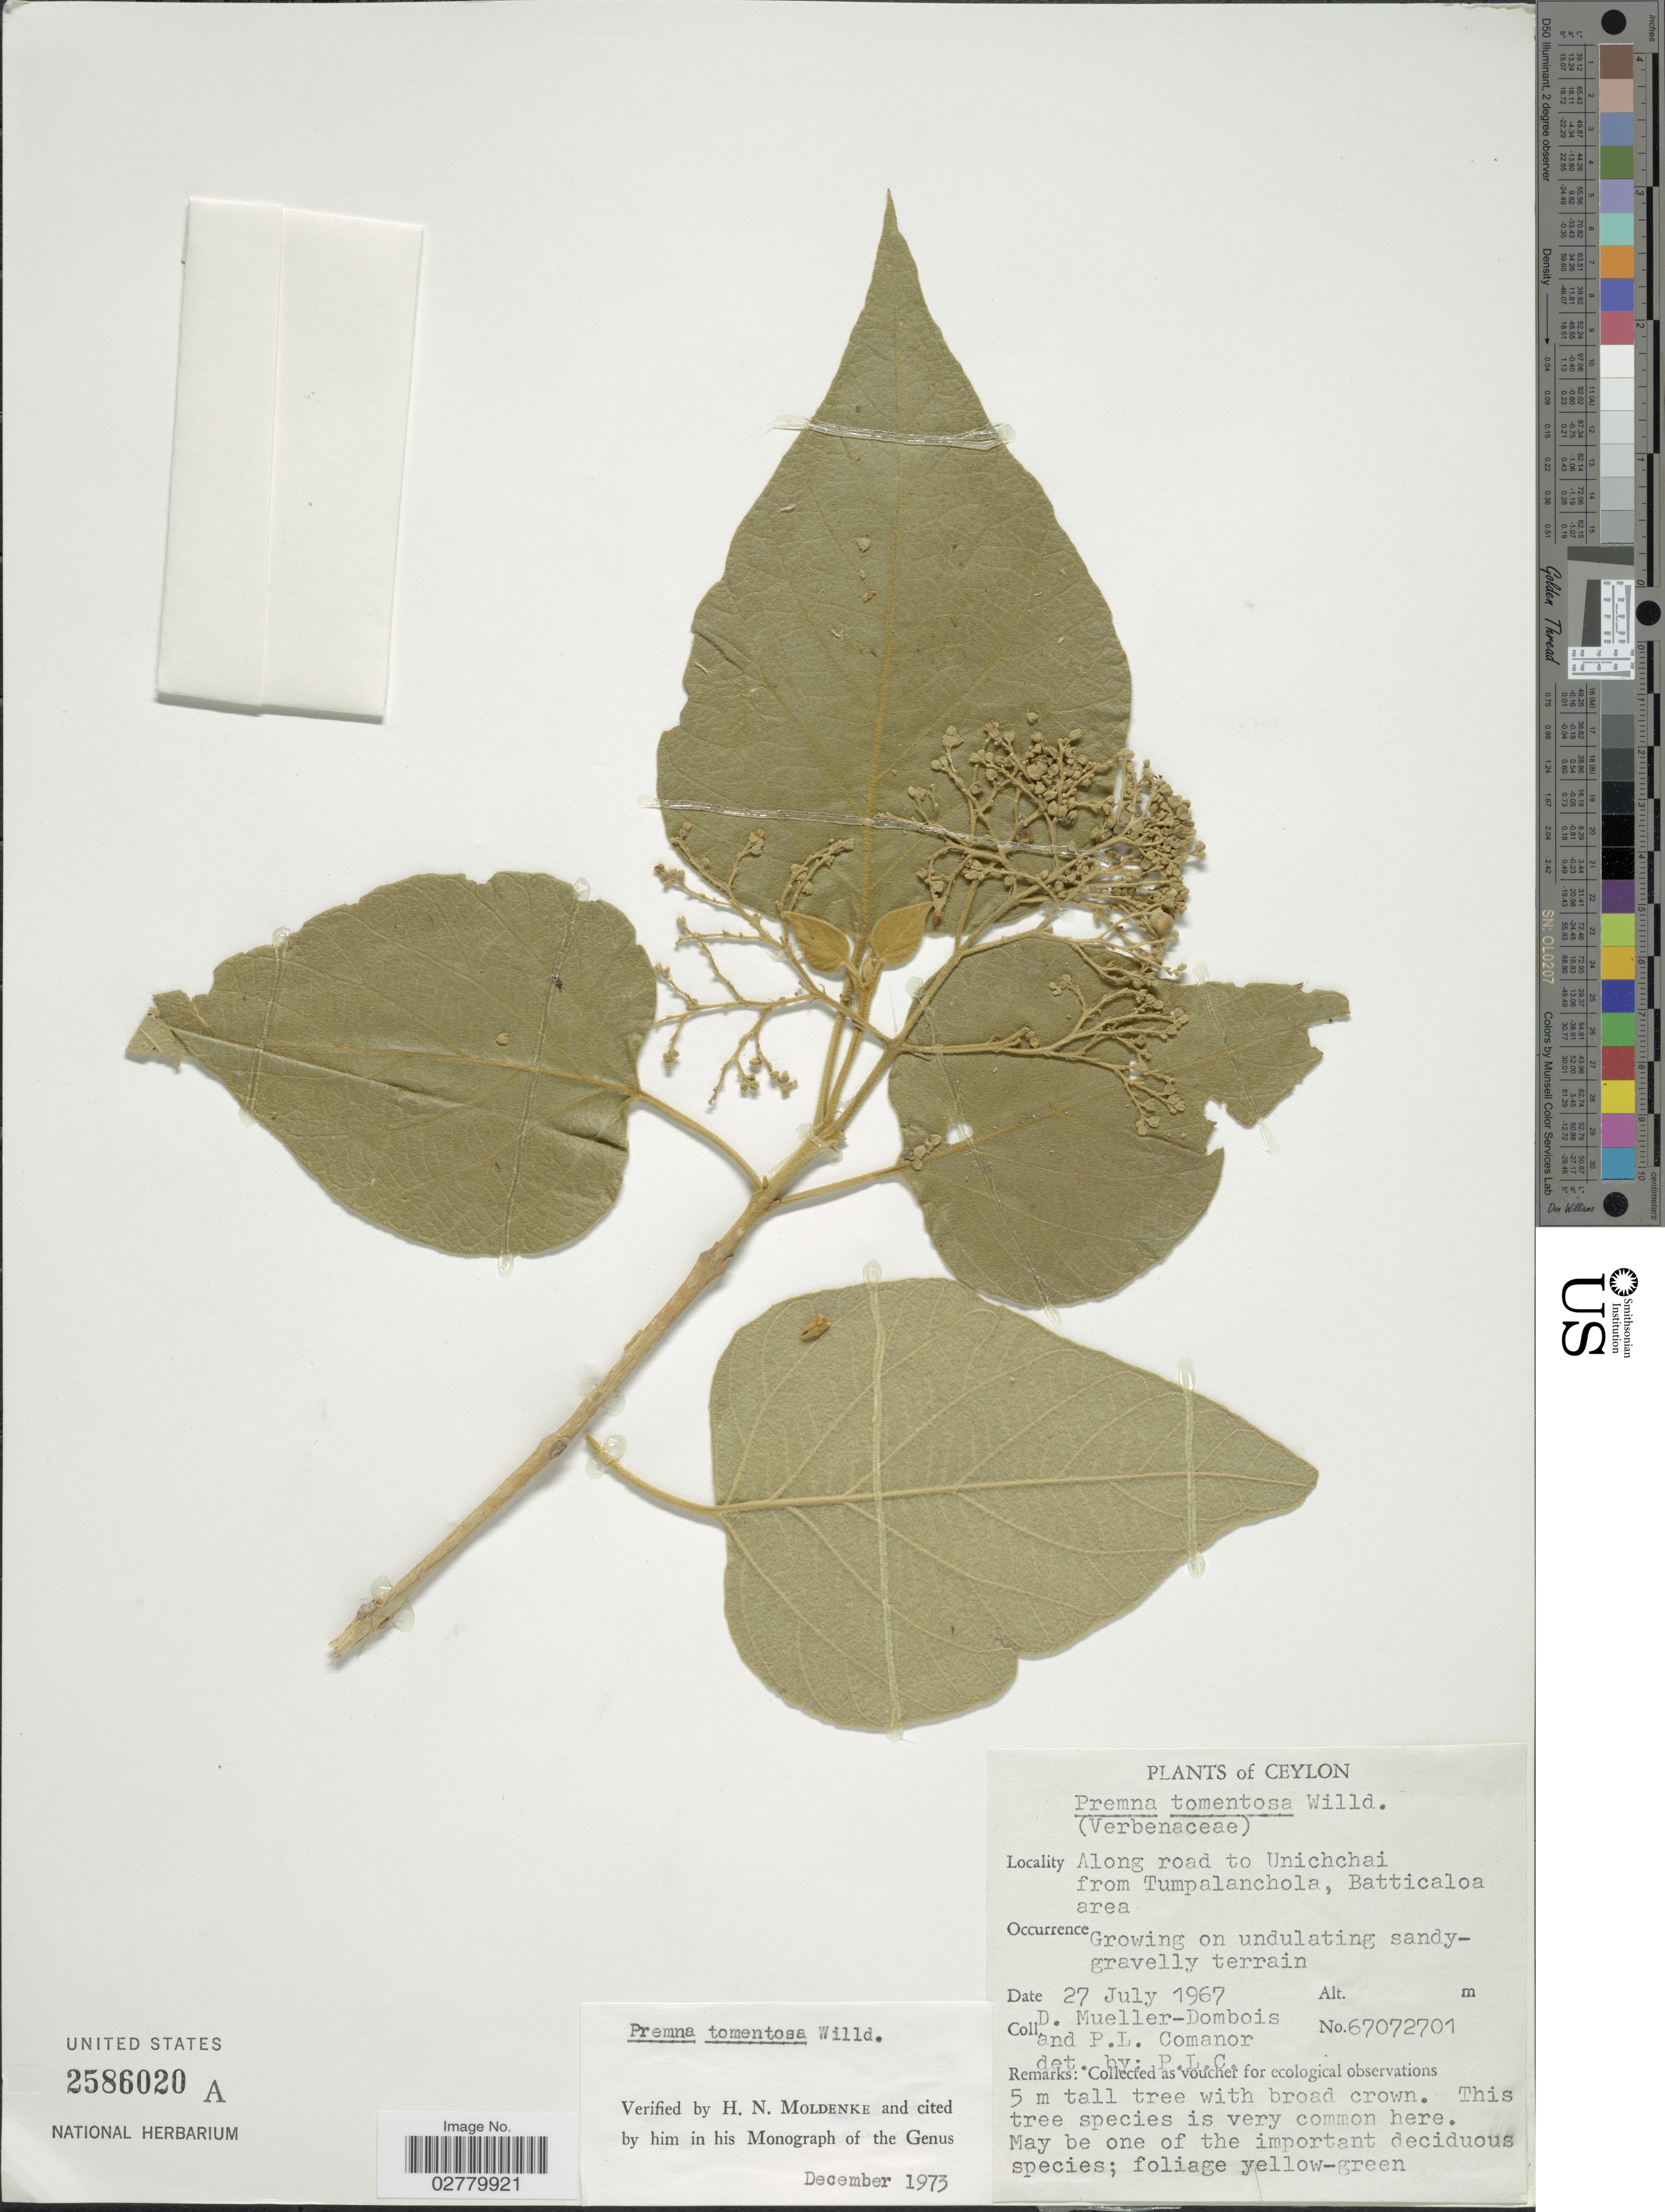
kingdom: Plantae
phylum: Tracheophyta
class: Magnoliopsida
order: Lamiales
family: Lamiaceae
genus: Premna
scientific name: Premna tomentosa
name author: Willd.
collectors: D. Mueller-Dombois & P. Comanor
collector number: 67072701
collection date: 1967-07-27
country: Sri Lanka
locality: Ceylon. Along road to Unichchai from Tumpalanchola, Batticaloa area.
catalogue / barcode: US 2586020A